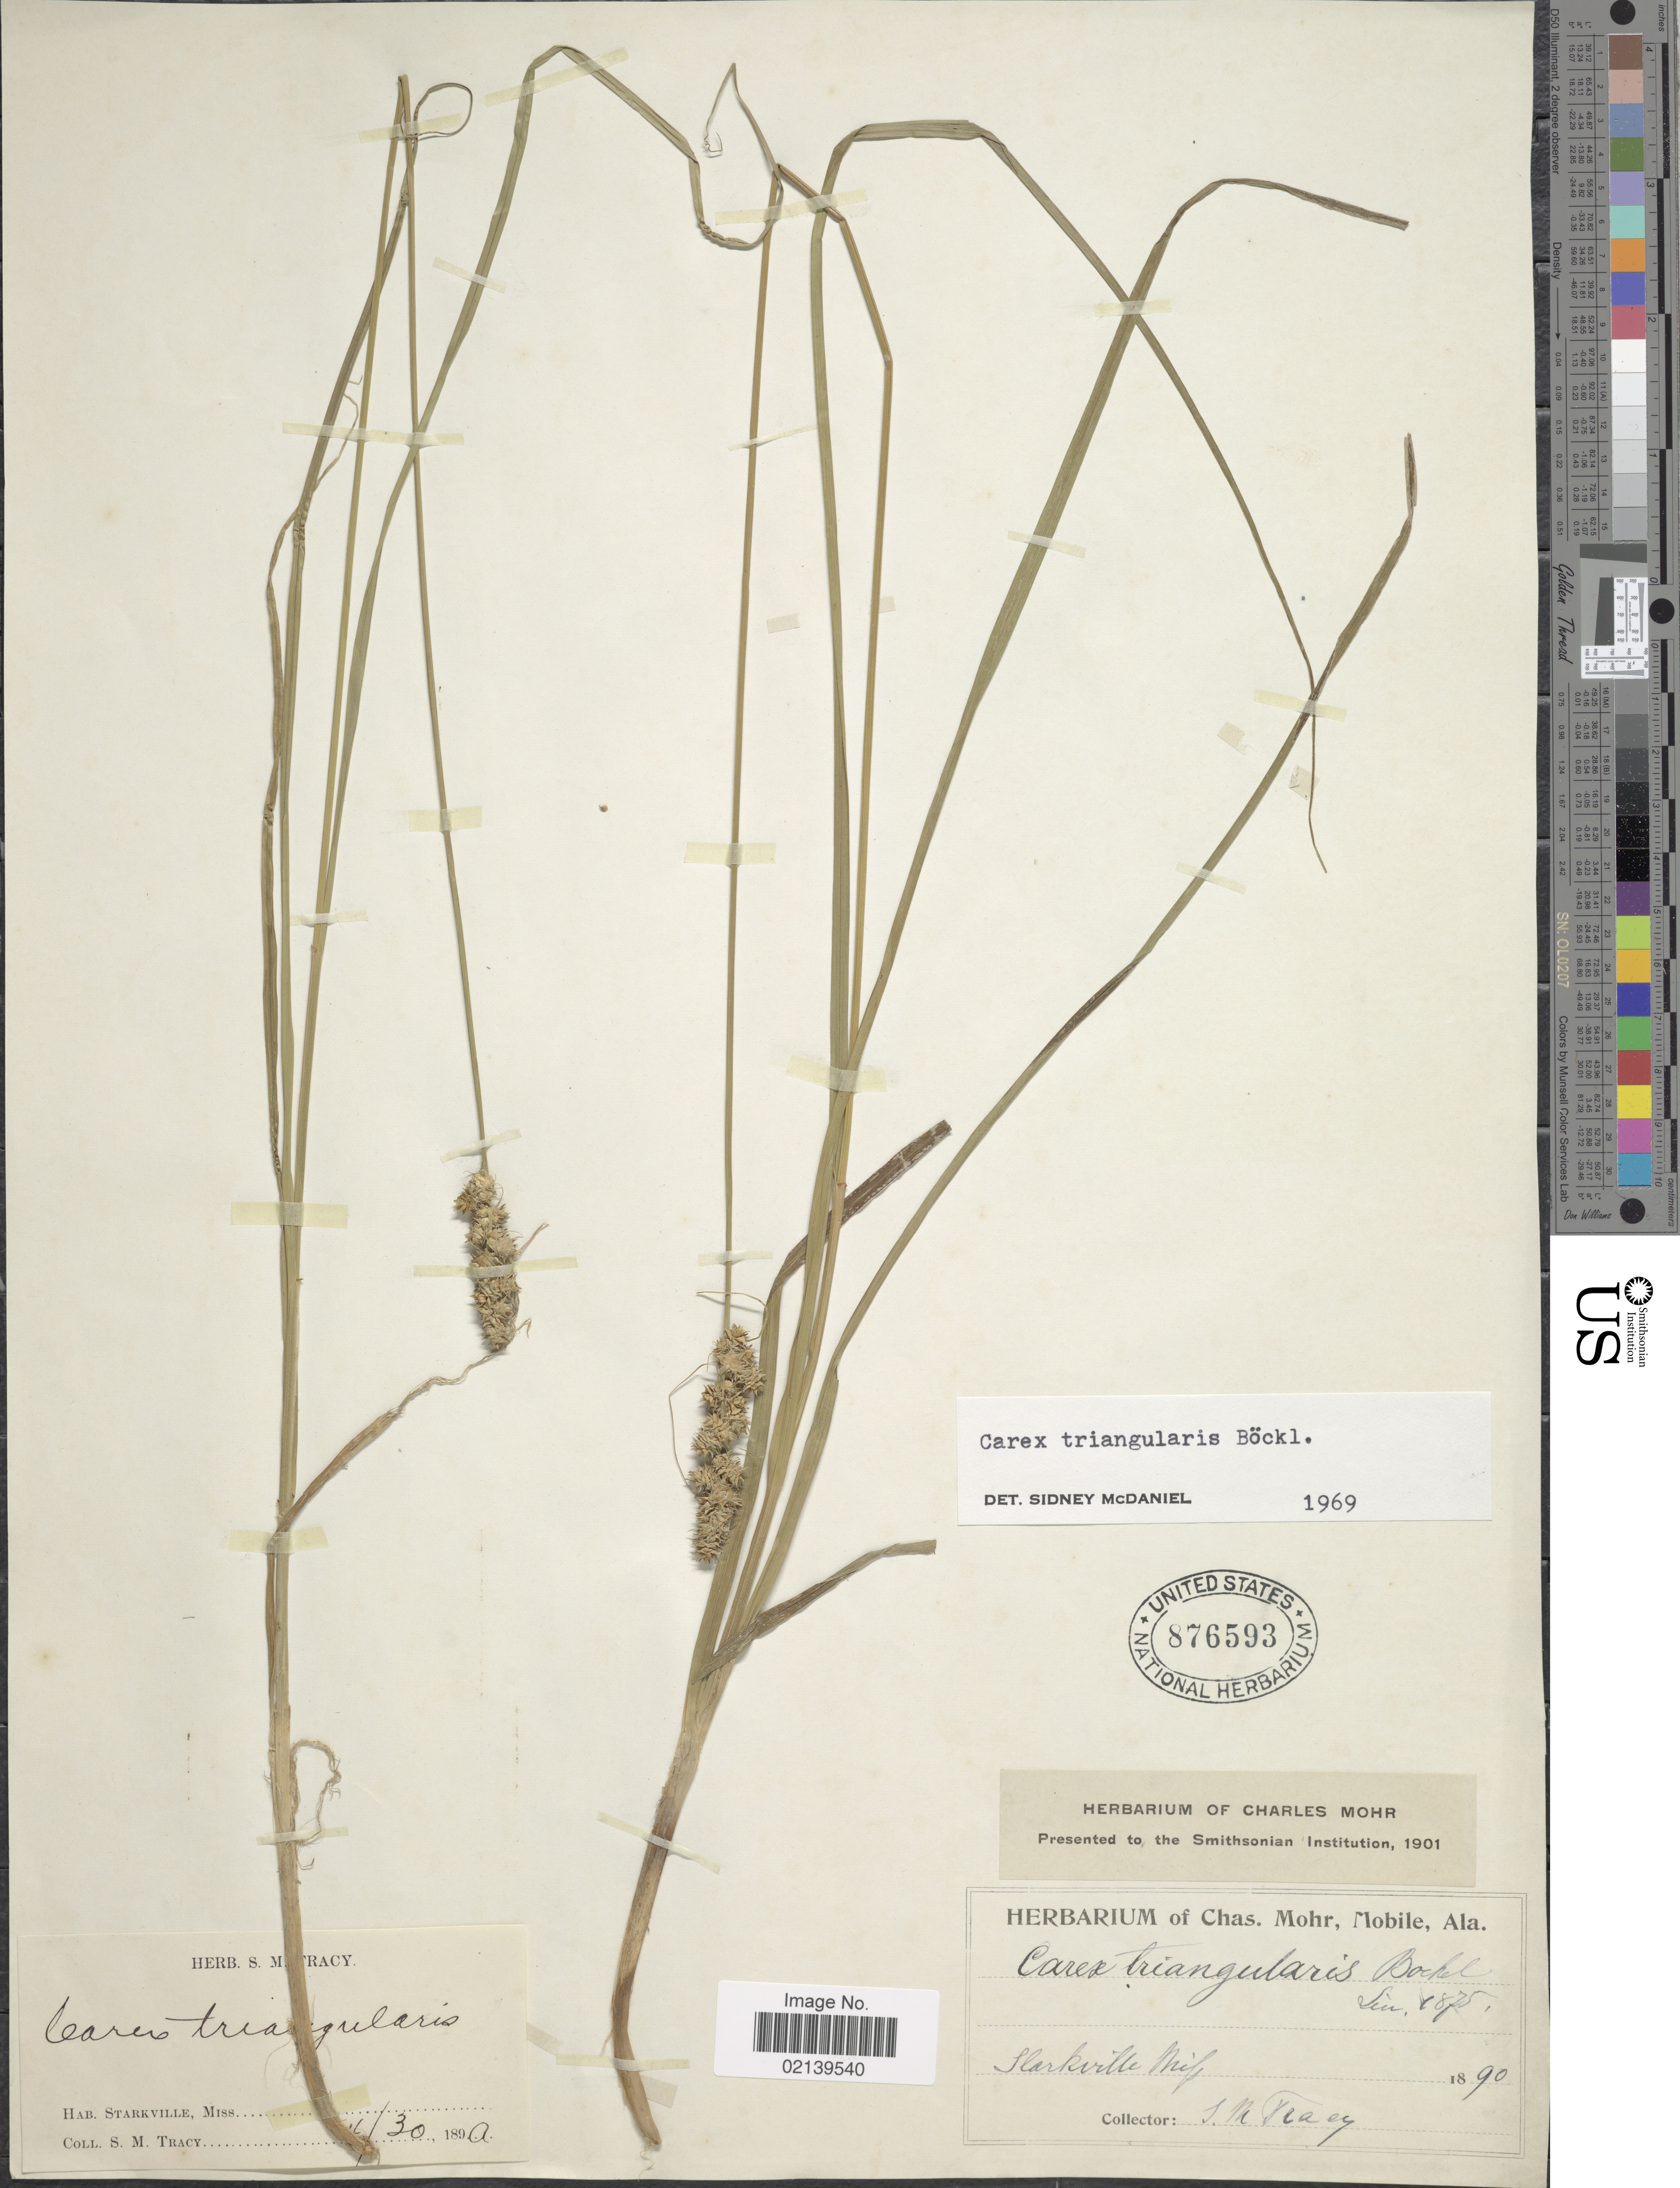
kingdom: Plantae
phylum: Tracheophyta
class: Liliopsida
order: Poales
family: Cyperaceae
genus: Carex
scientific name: Carex vulpinoidea Michx.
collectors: S. M. Tracy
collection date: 1890-04-30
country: United States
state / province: Mississippi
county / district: Oktibbeha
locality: Starkville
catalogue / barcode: US 876593